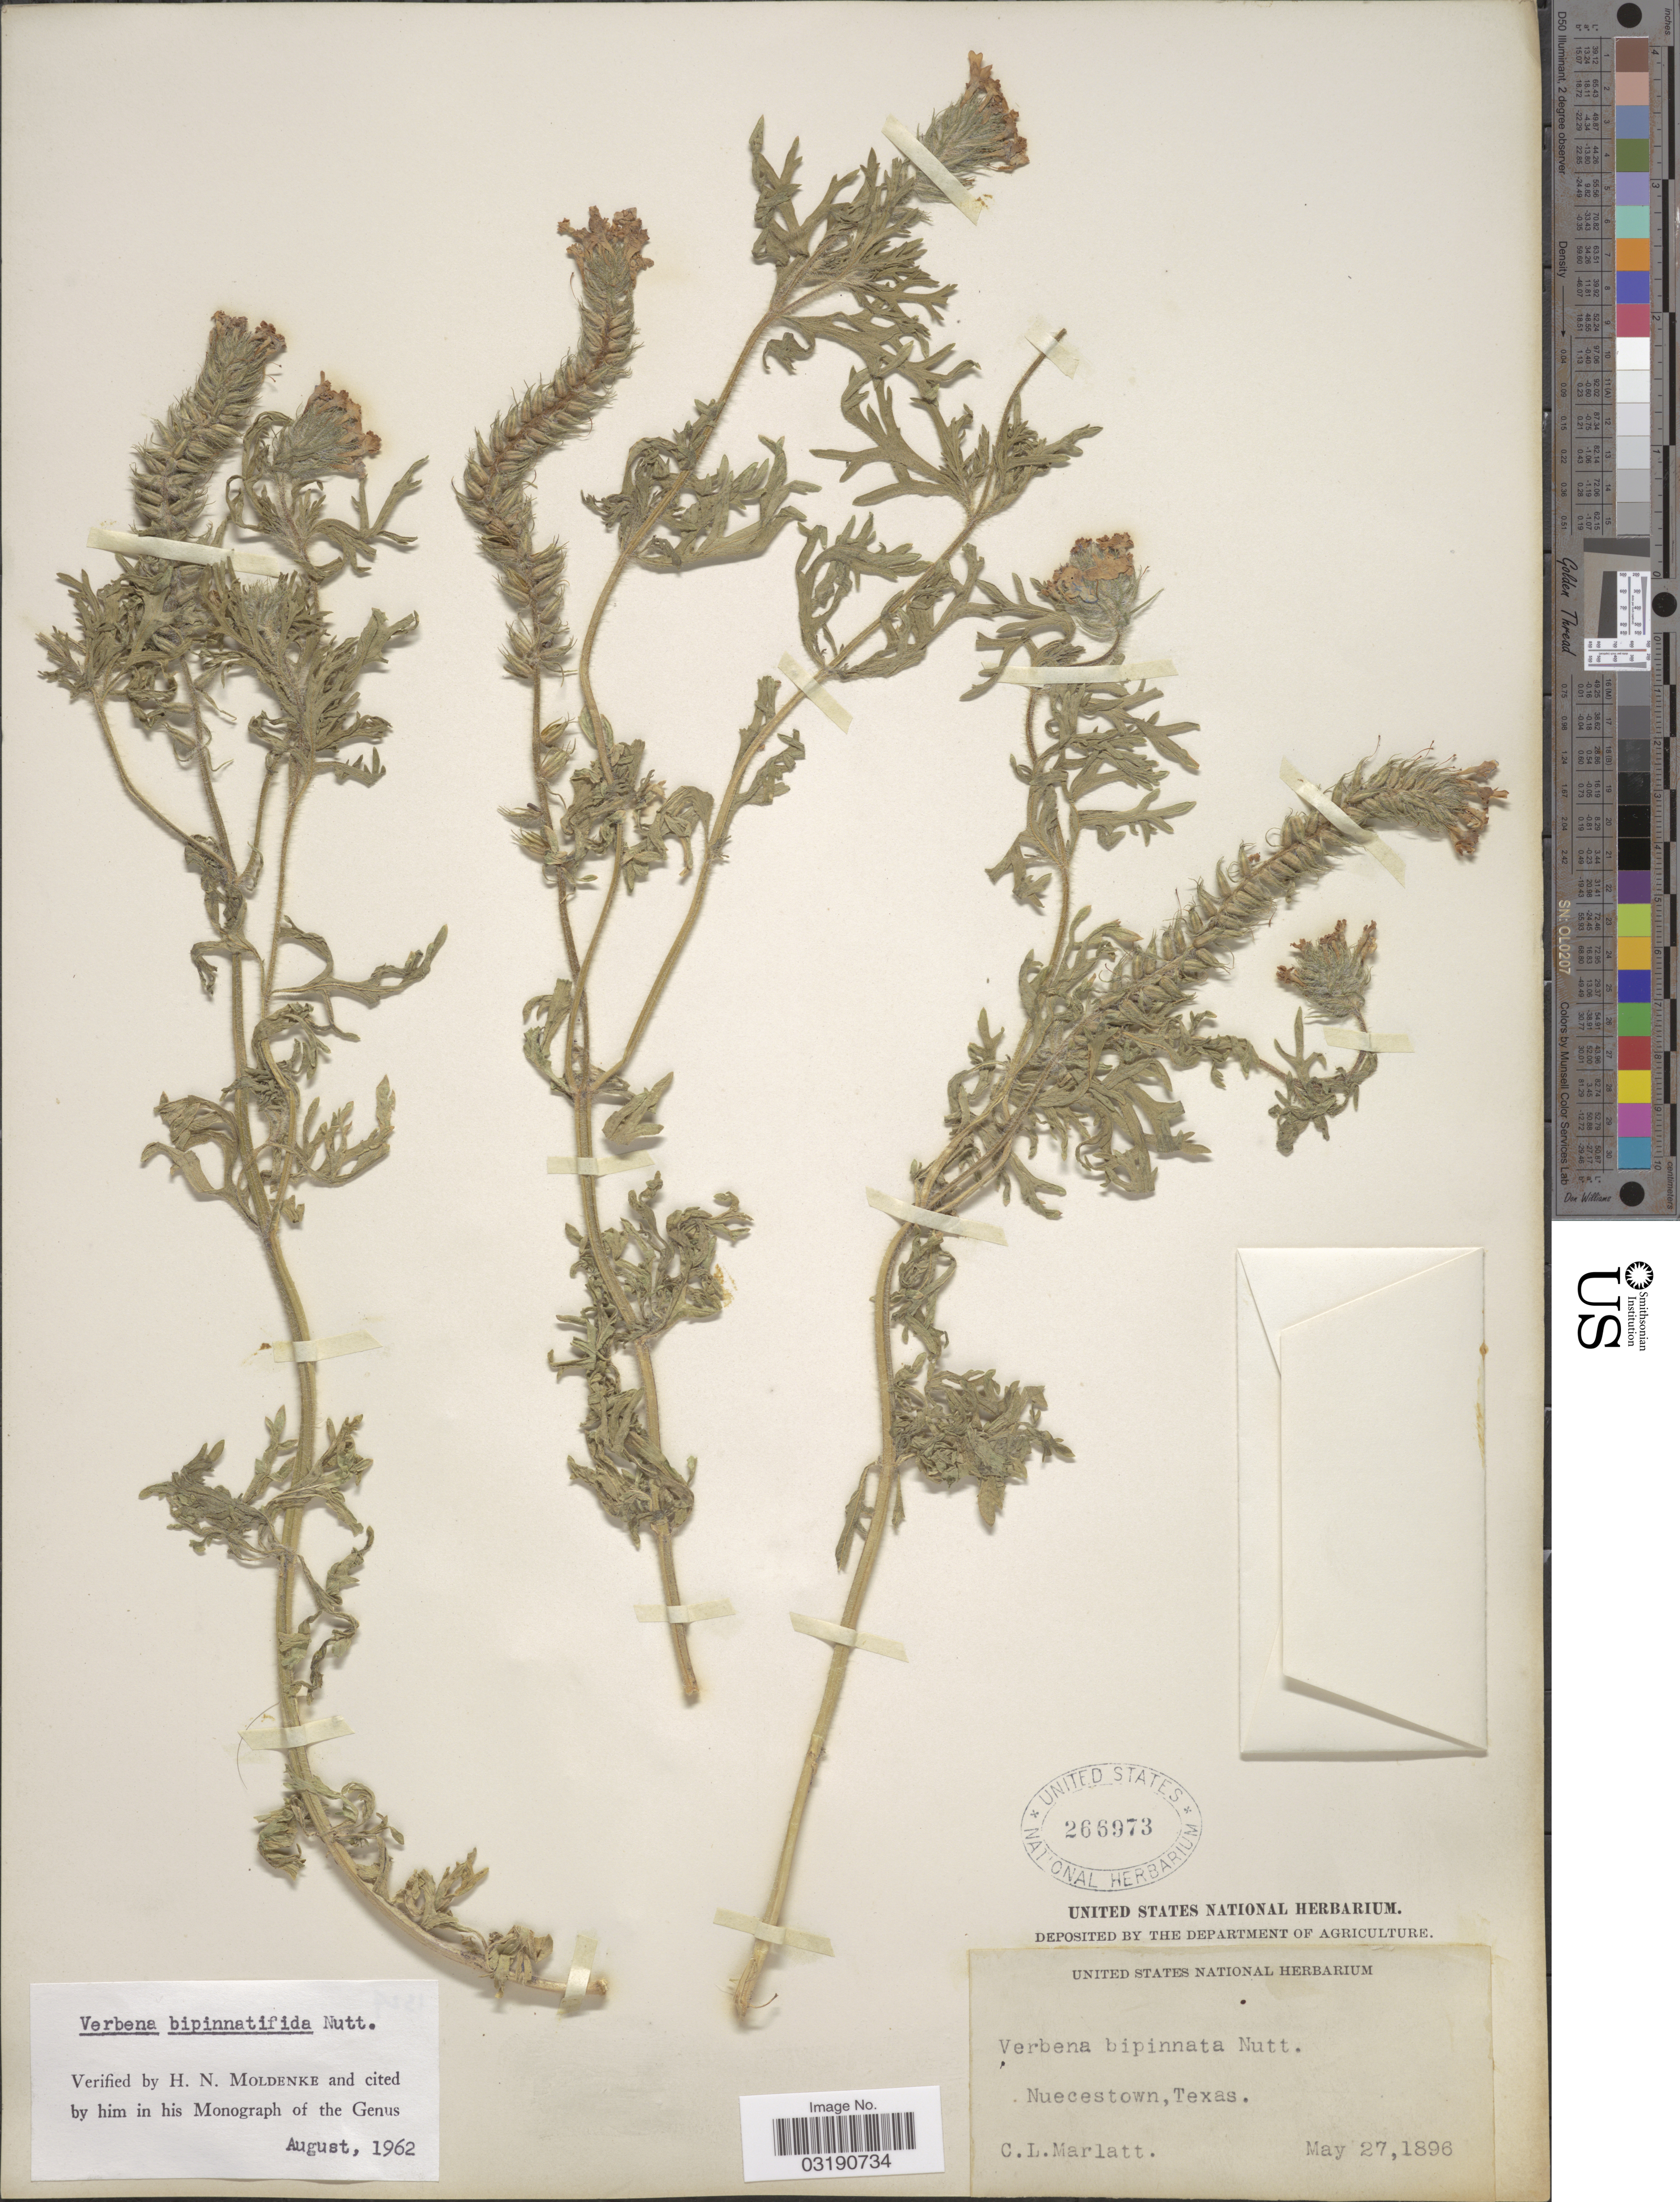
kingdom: Plantae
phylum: Tracheophyta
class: Magnoliopsida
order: Lamiales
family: Verbenaceae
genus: Verbena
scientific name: Verbena bipinnatifida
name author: (Schauer) Nutt.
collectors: C. Marlatt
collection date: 1896-05-27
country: United States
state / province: Texas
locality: Nuecestown.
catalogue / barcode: US 266973